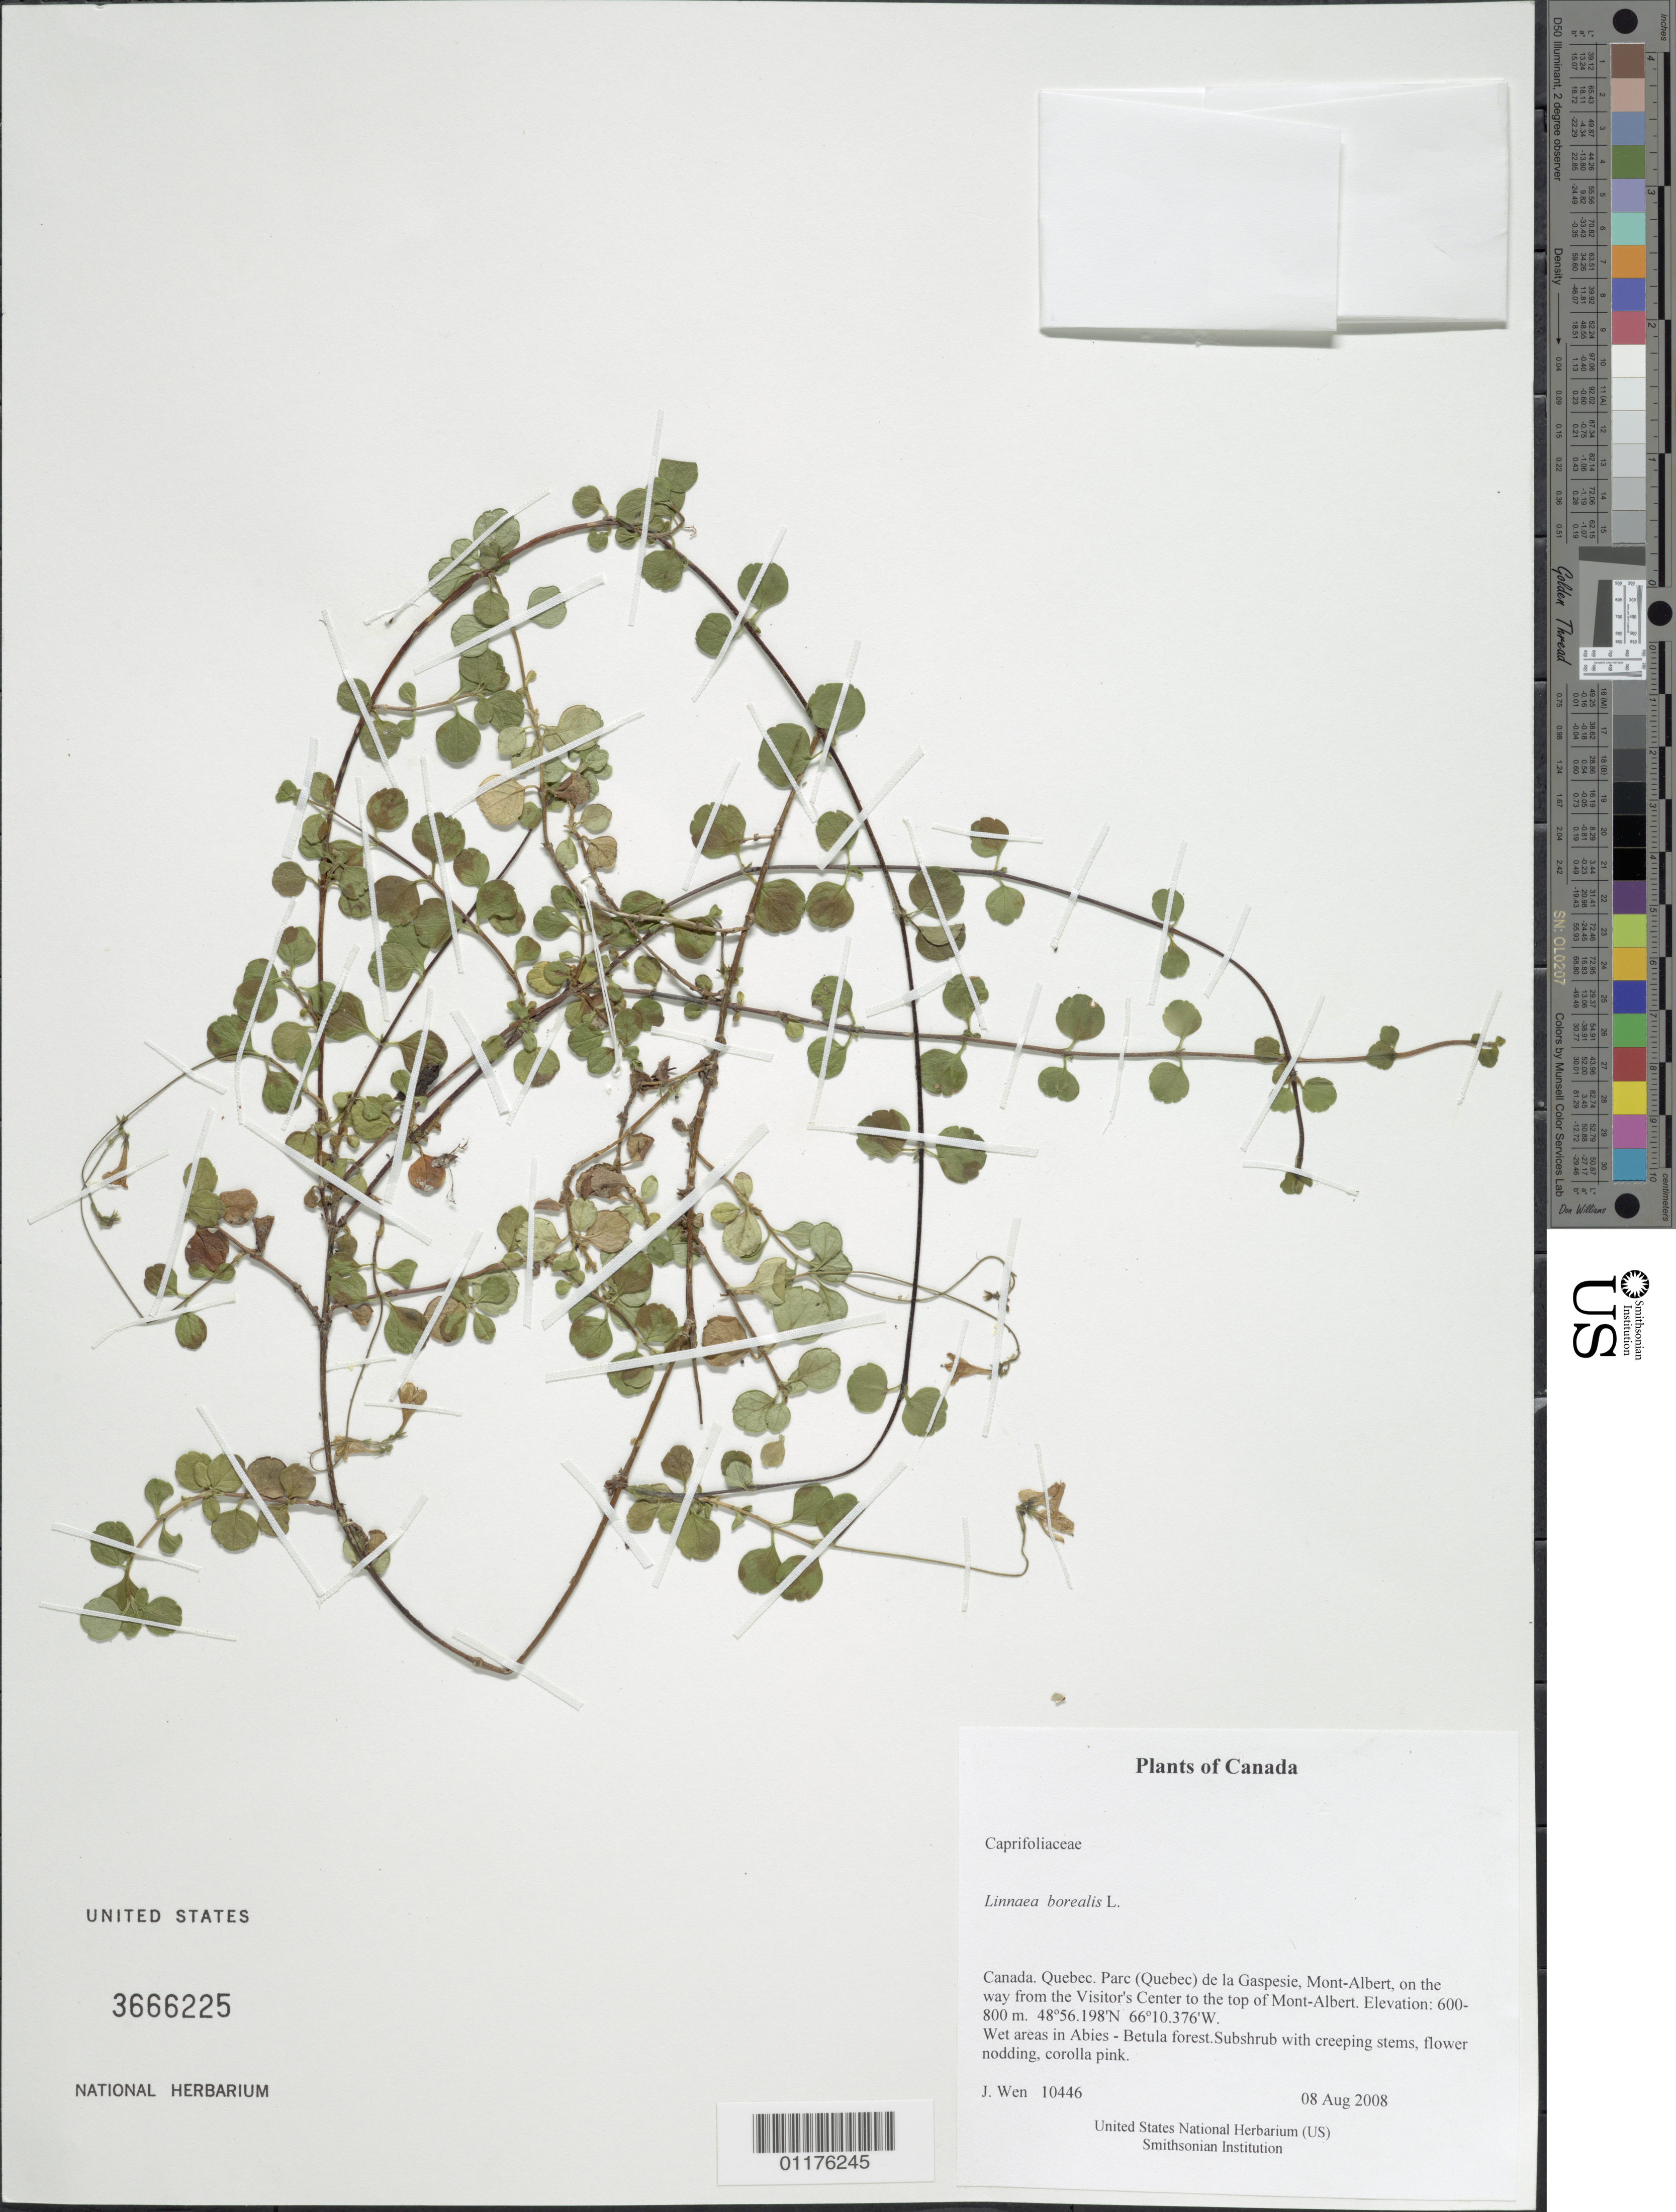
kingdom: Plantae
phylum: Tracheophyta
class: Magnoliopsida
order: Dipsacales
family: Caprifoliaceae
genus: Linnaea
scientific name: Linnaea borealis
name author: L.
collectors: J. Wen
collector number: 10446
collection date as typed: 08 Aug 2008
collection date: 2008-08-08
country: Canada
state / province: Quebec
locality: Parc (Quebec) de la Gaspesie, Mont-Albert, on the way from the Visitor's Center to the top of Mont-Albert.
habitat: Wet areas in Abies - Betula forest.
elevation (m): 600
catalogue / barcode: US 3666225